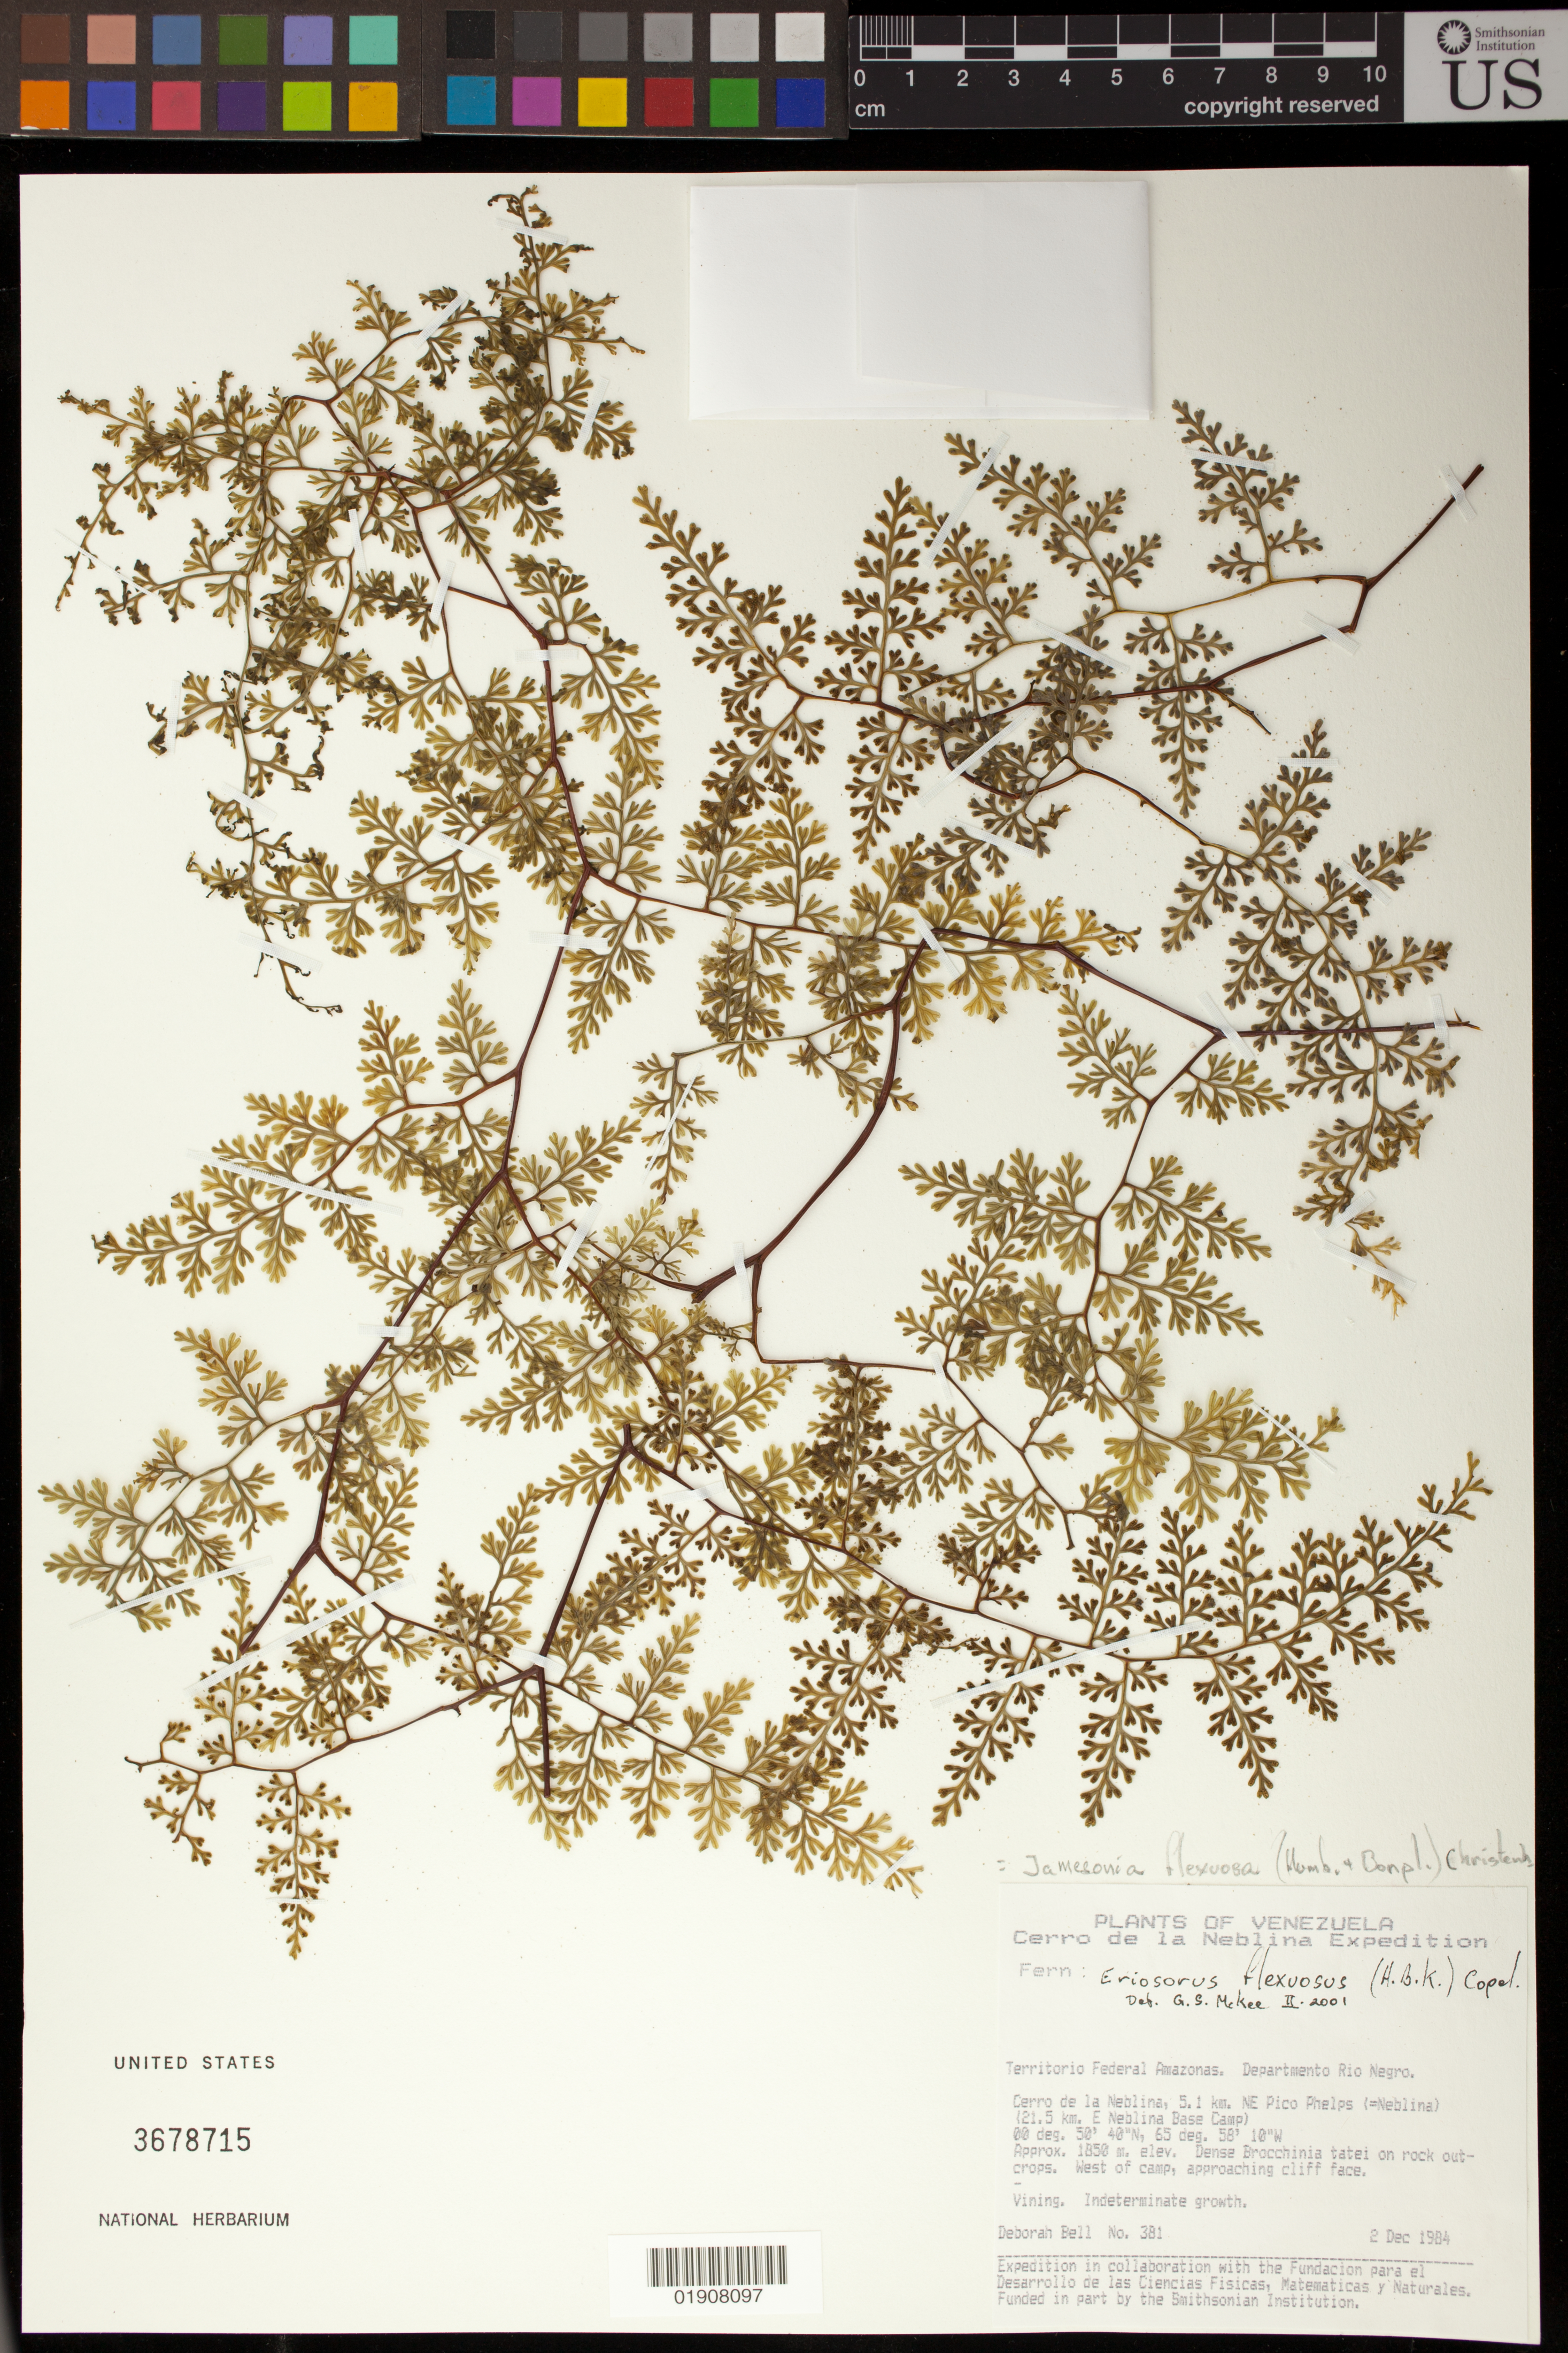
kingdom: Plantae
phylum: Tracheophyta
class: Polypodiopsida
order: Polypodiales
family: Pteridaceae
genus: Jamesonia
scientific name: Jamesonia flexuosa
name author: (Humb. & Bonpl.) Christenh.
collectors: D. A. Bell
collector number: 381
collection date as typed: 2-Dec-84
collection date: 1984-12-02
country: Venezuela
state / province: Amazonas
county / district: Río Negro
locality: Cerro de La Neblina, 5.1 km NE Pico Phelps (21.5km E Neblina Base Camp); west of camp, approaching cliff face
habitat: Dense Brocchinia tatei on rock outcrops.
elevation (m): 1850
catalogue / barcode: US 3678715